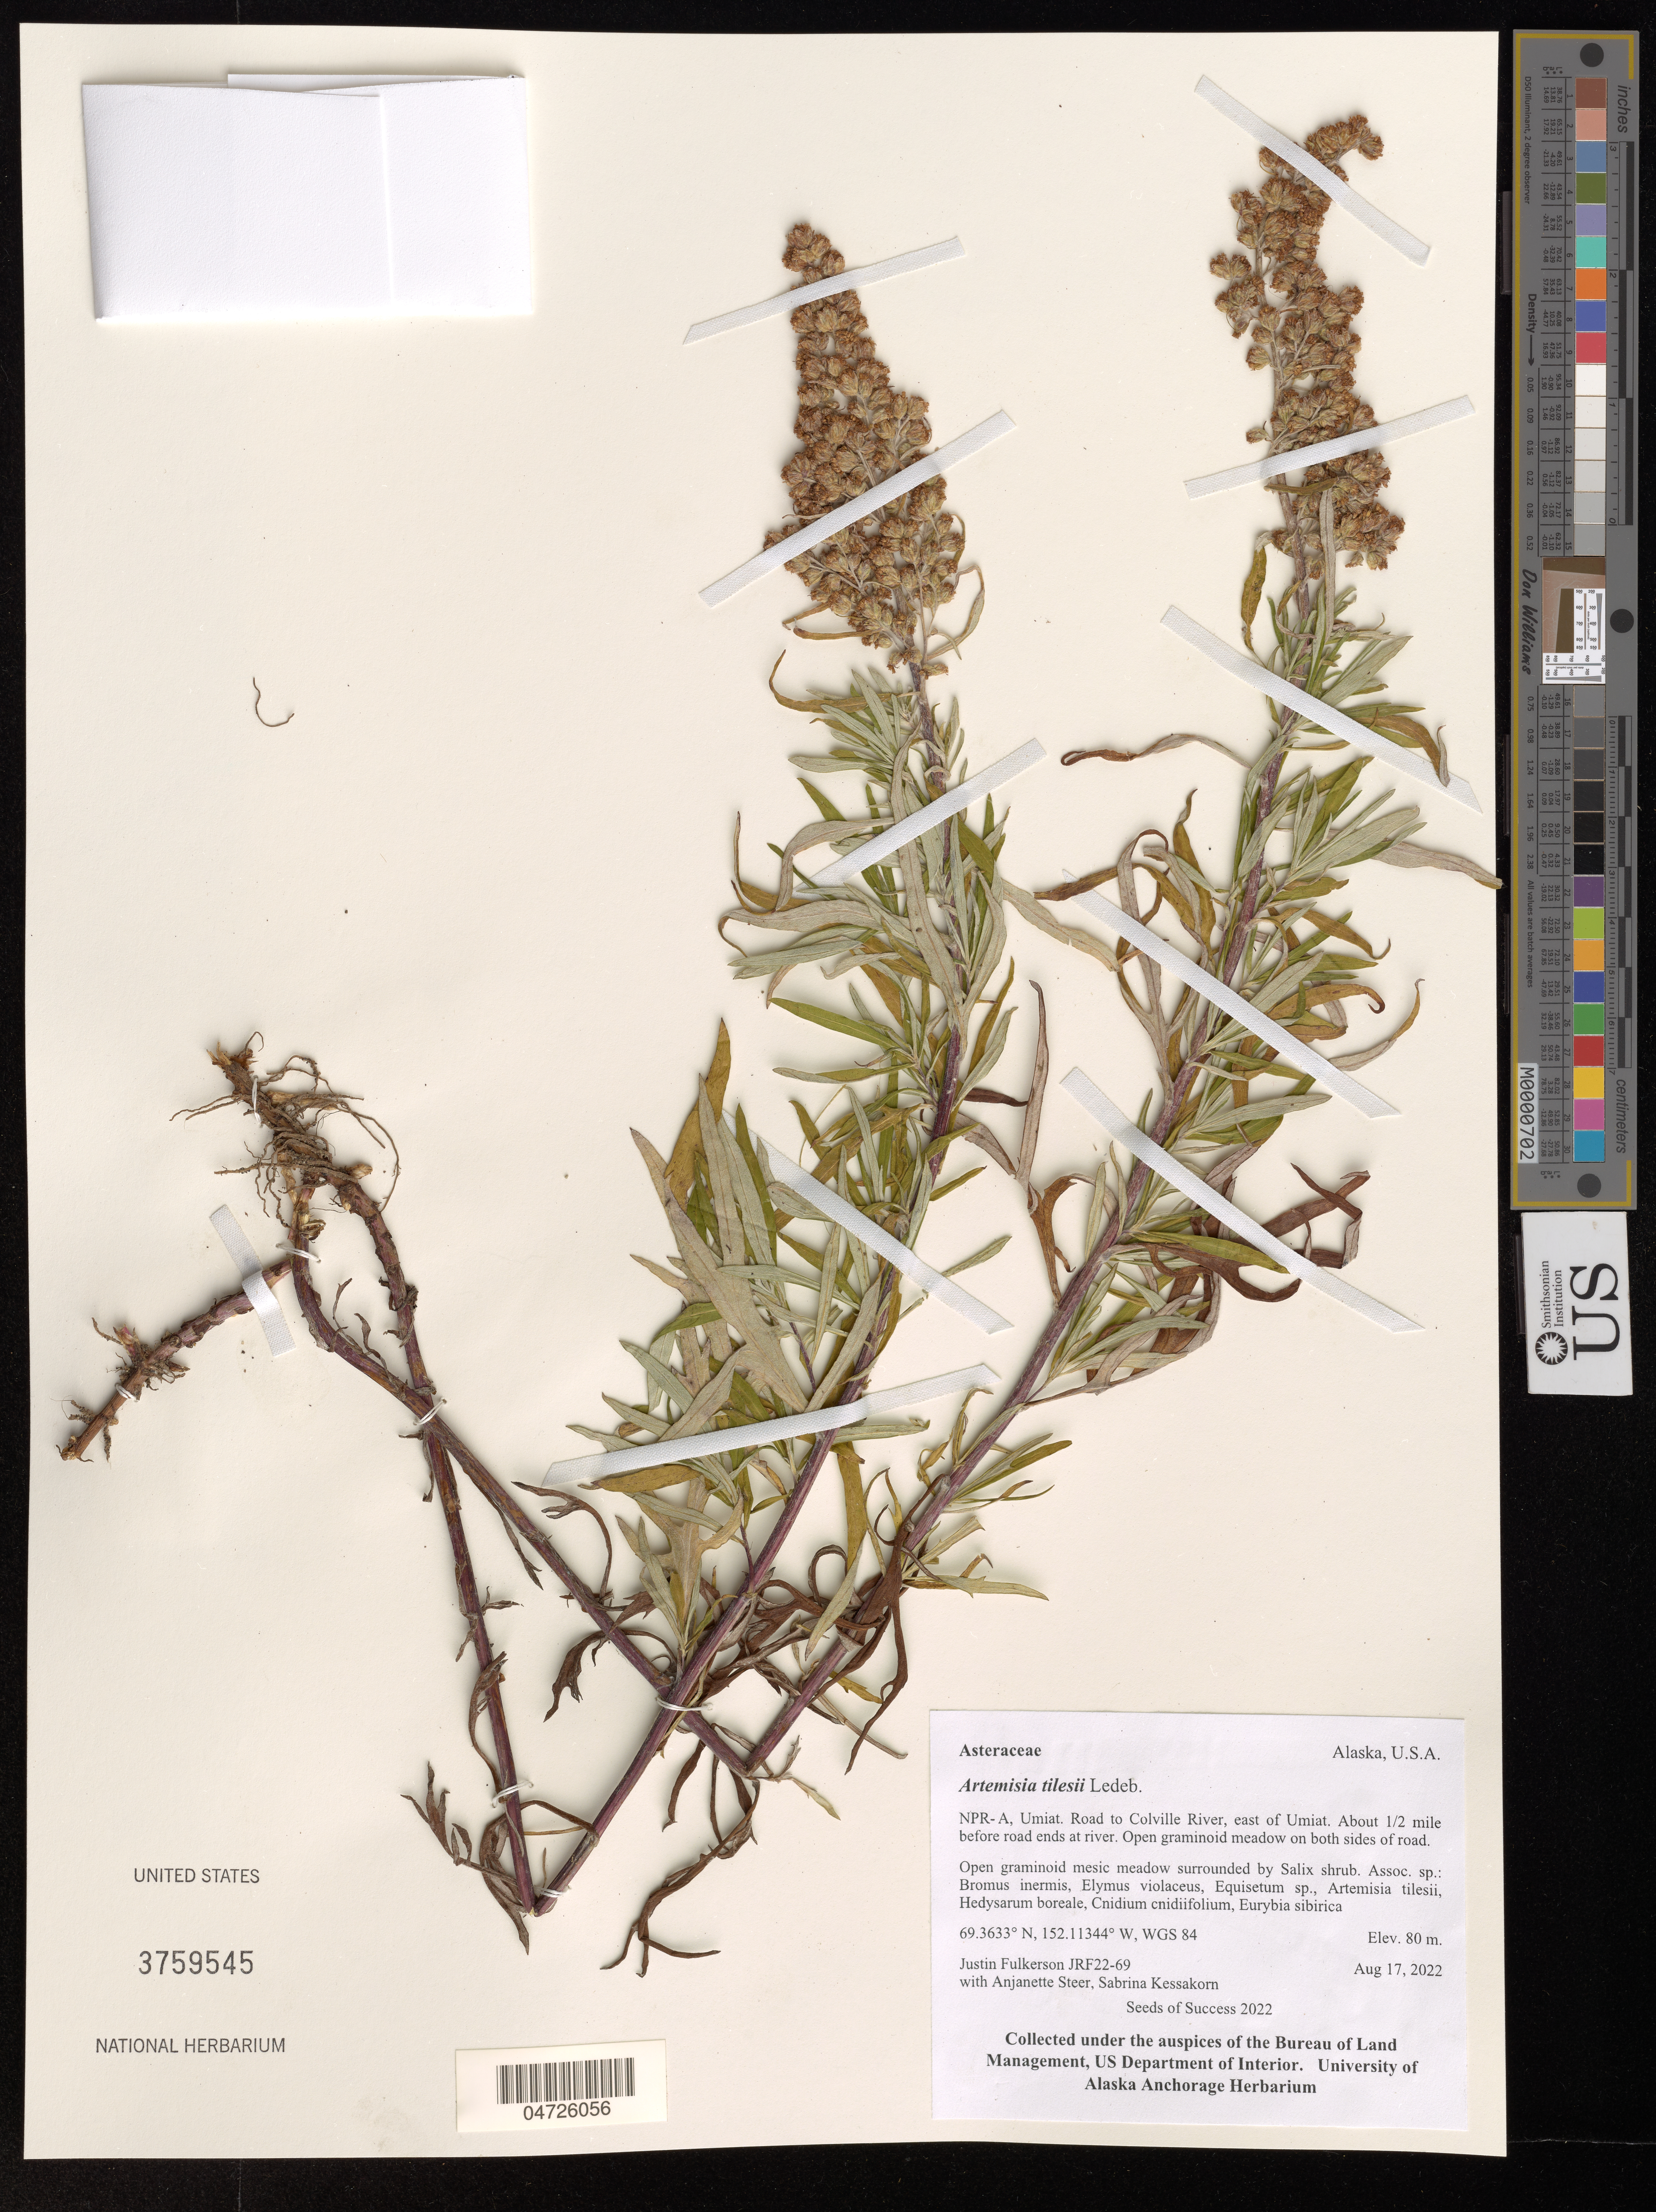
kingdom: Plantae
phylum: Tracheophyta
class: Magnoliopsida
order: Asterales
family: Asteraceae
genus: Artemisia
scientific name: Artemisia tilesii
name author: Ledeb.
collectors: J. Fulkerson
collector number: JRF22-69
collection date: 2022-08-17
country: United States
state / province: Alaska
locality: NPR-A, Umiat. Road to Colville River, east of Umiat. About 1/2 mile before road ends at river. WGS84.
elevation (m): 80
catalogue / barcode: US 3759545